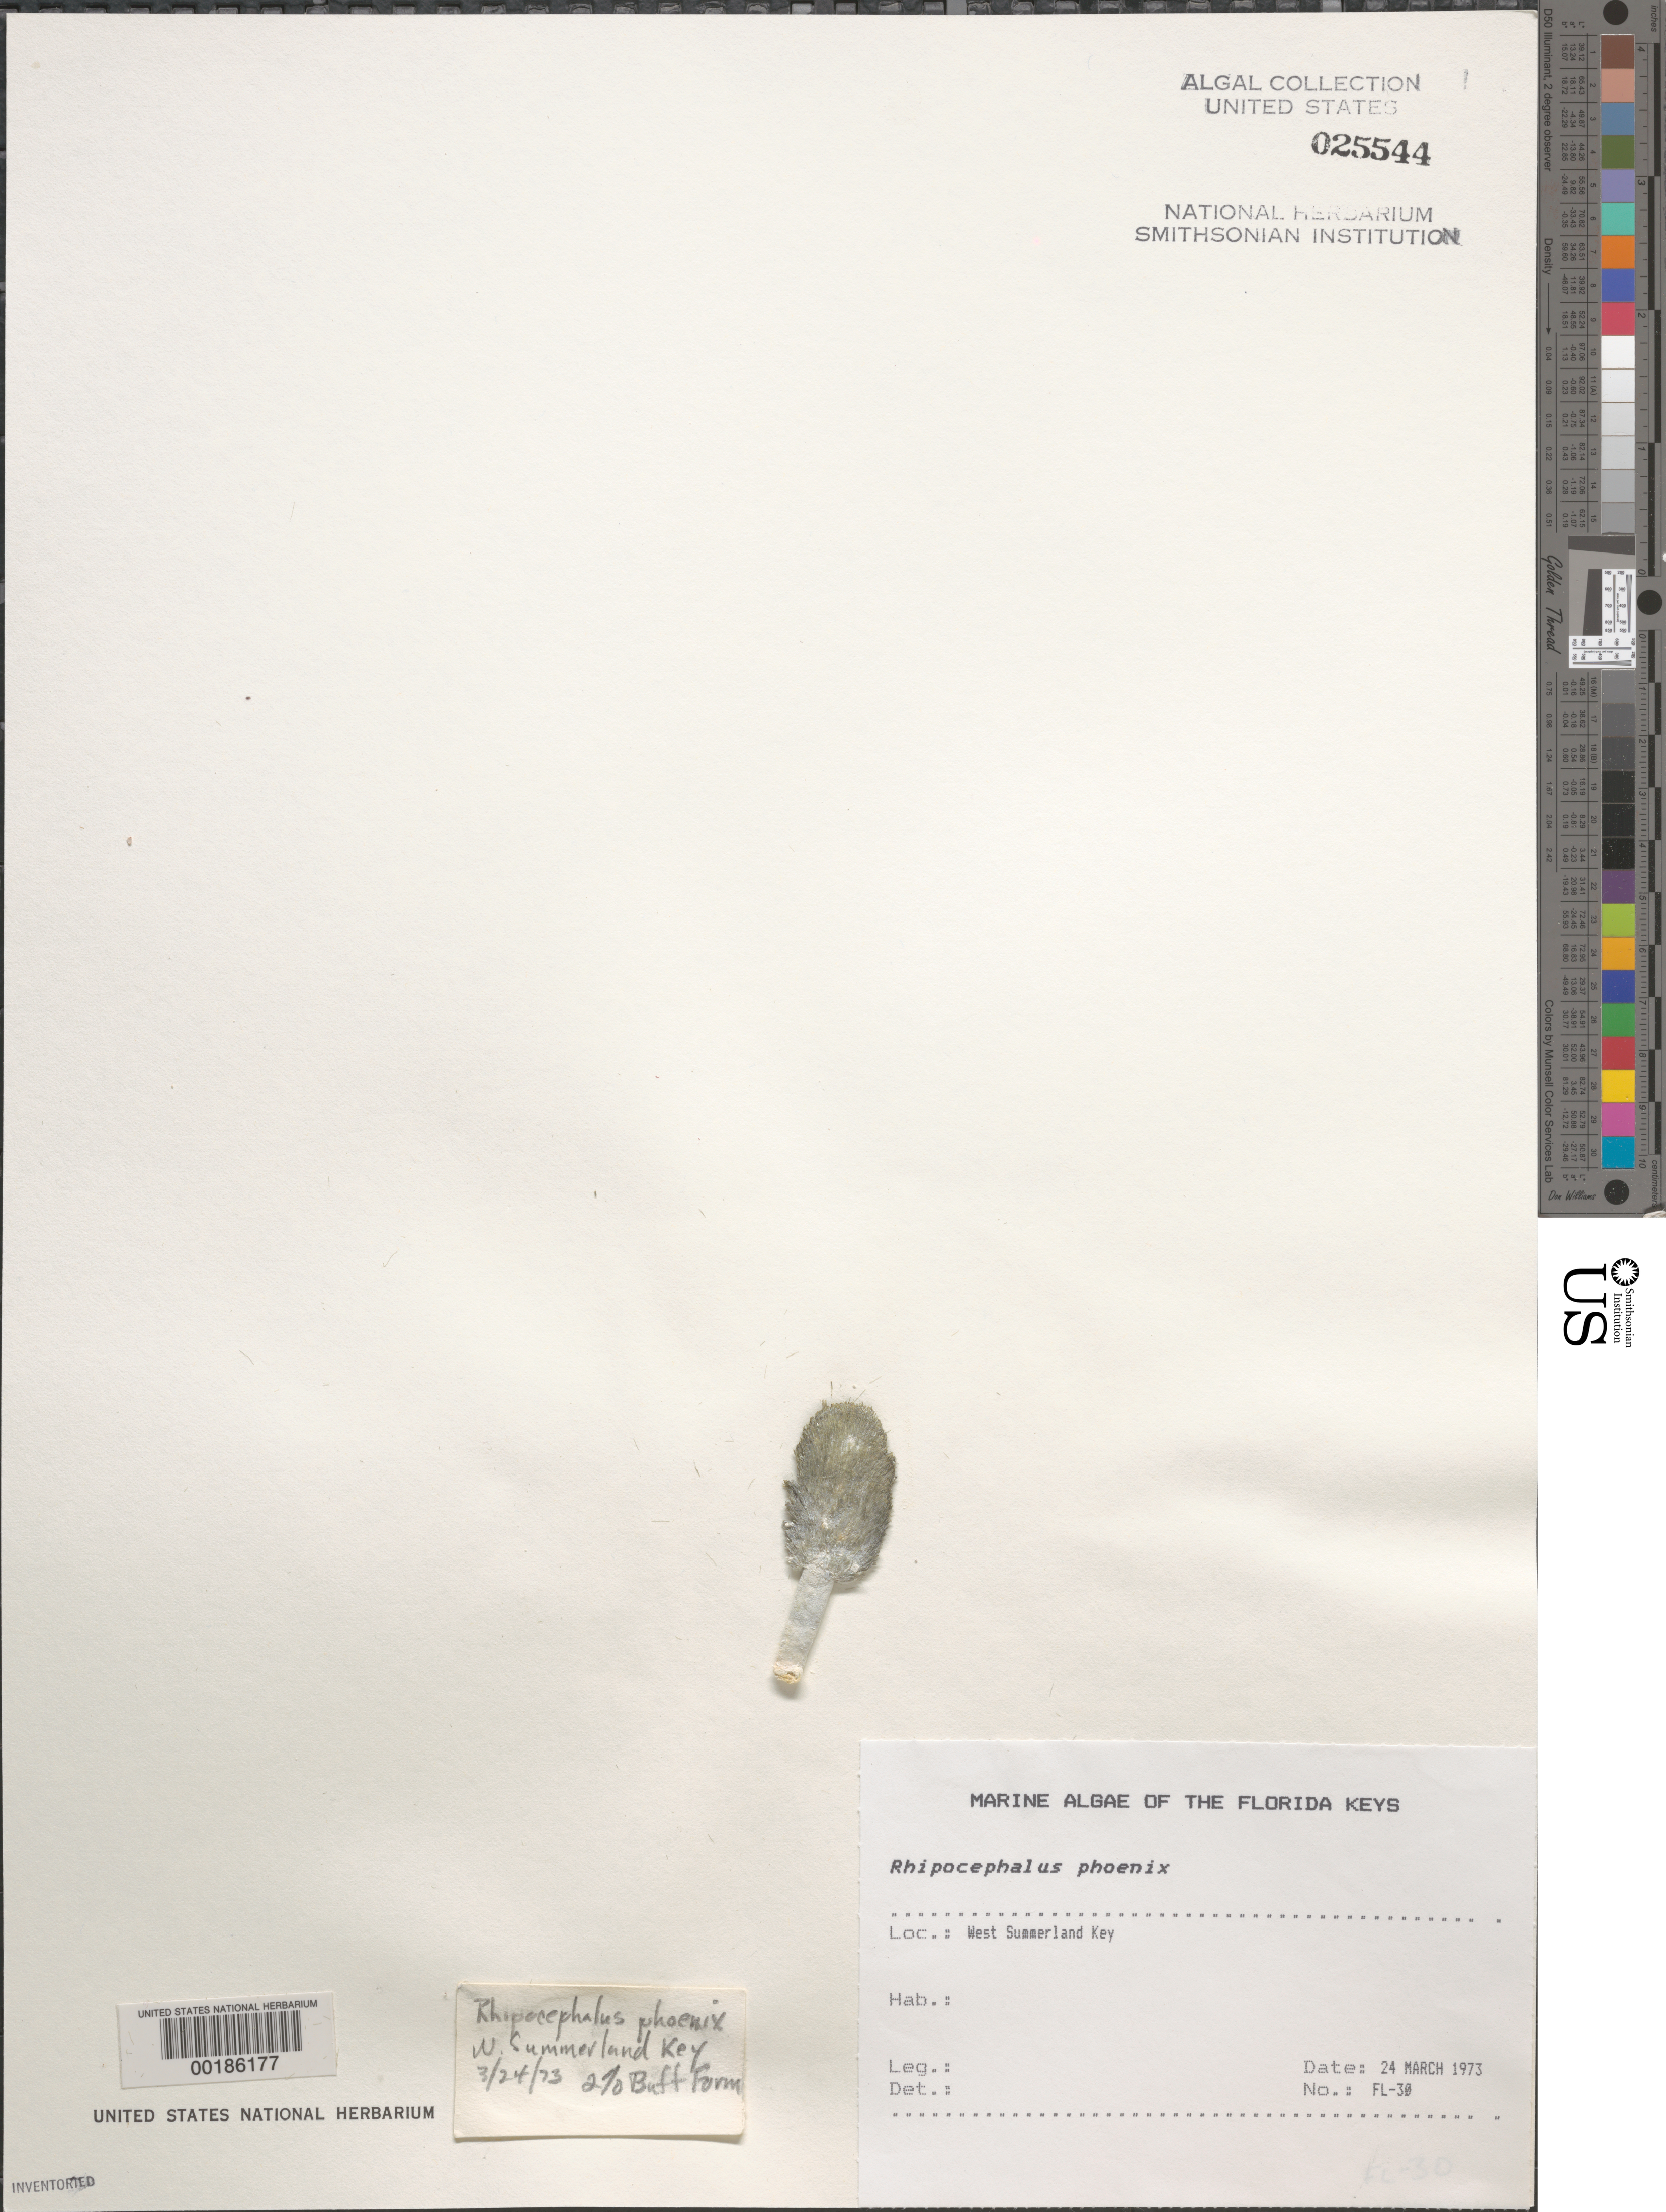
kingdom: Plantae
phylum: Chlorophyta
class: Ulvophyceae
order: Bryopsidales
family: Udoteaceae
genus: Rhipocephalus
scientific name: Rhipocephalus phoenix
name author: (J. Ellis & Sol.) Kütz.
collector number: FL-30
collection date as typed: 24 Mar 1973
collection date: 1973-03-24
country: United States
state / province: Florida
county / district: Monroe County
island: West Summerland Key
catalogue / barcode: US 25544